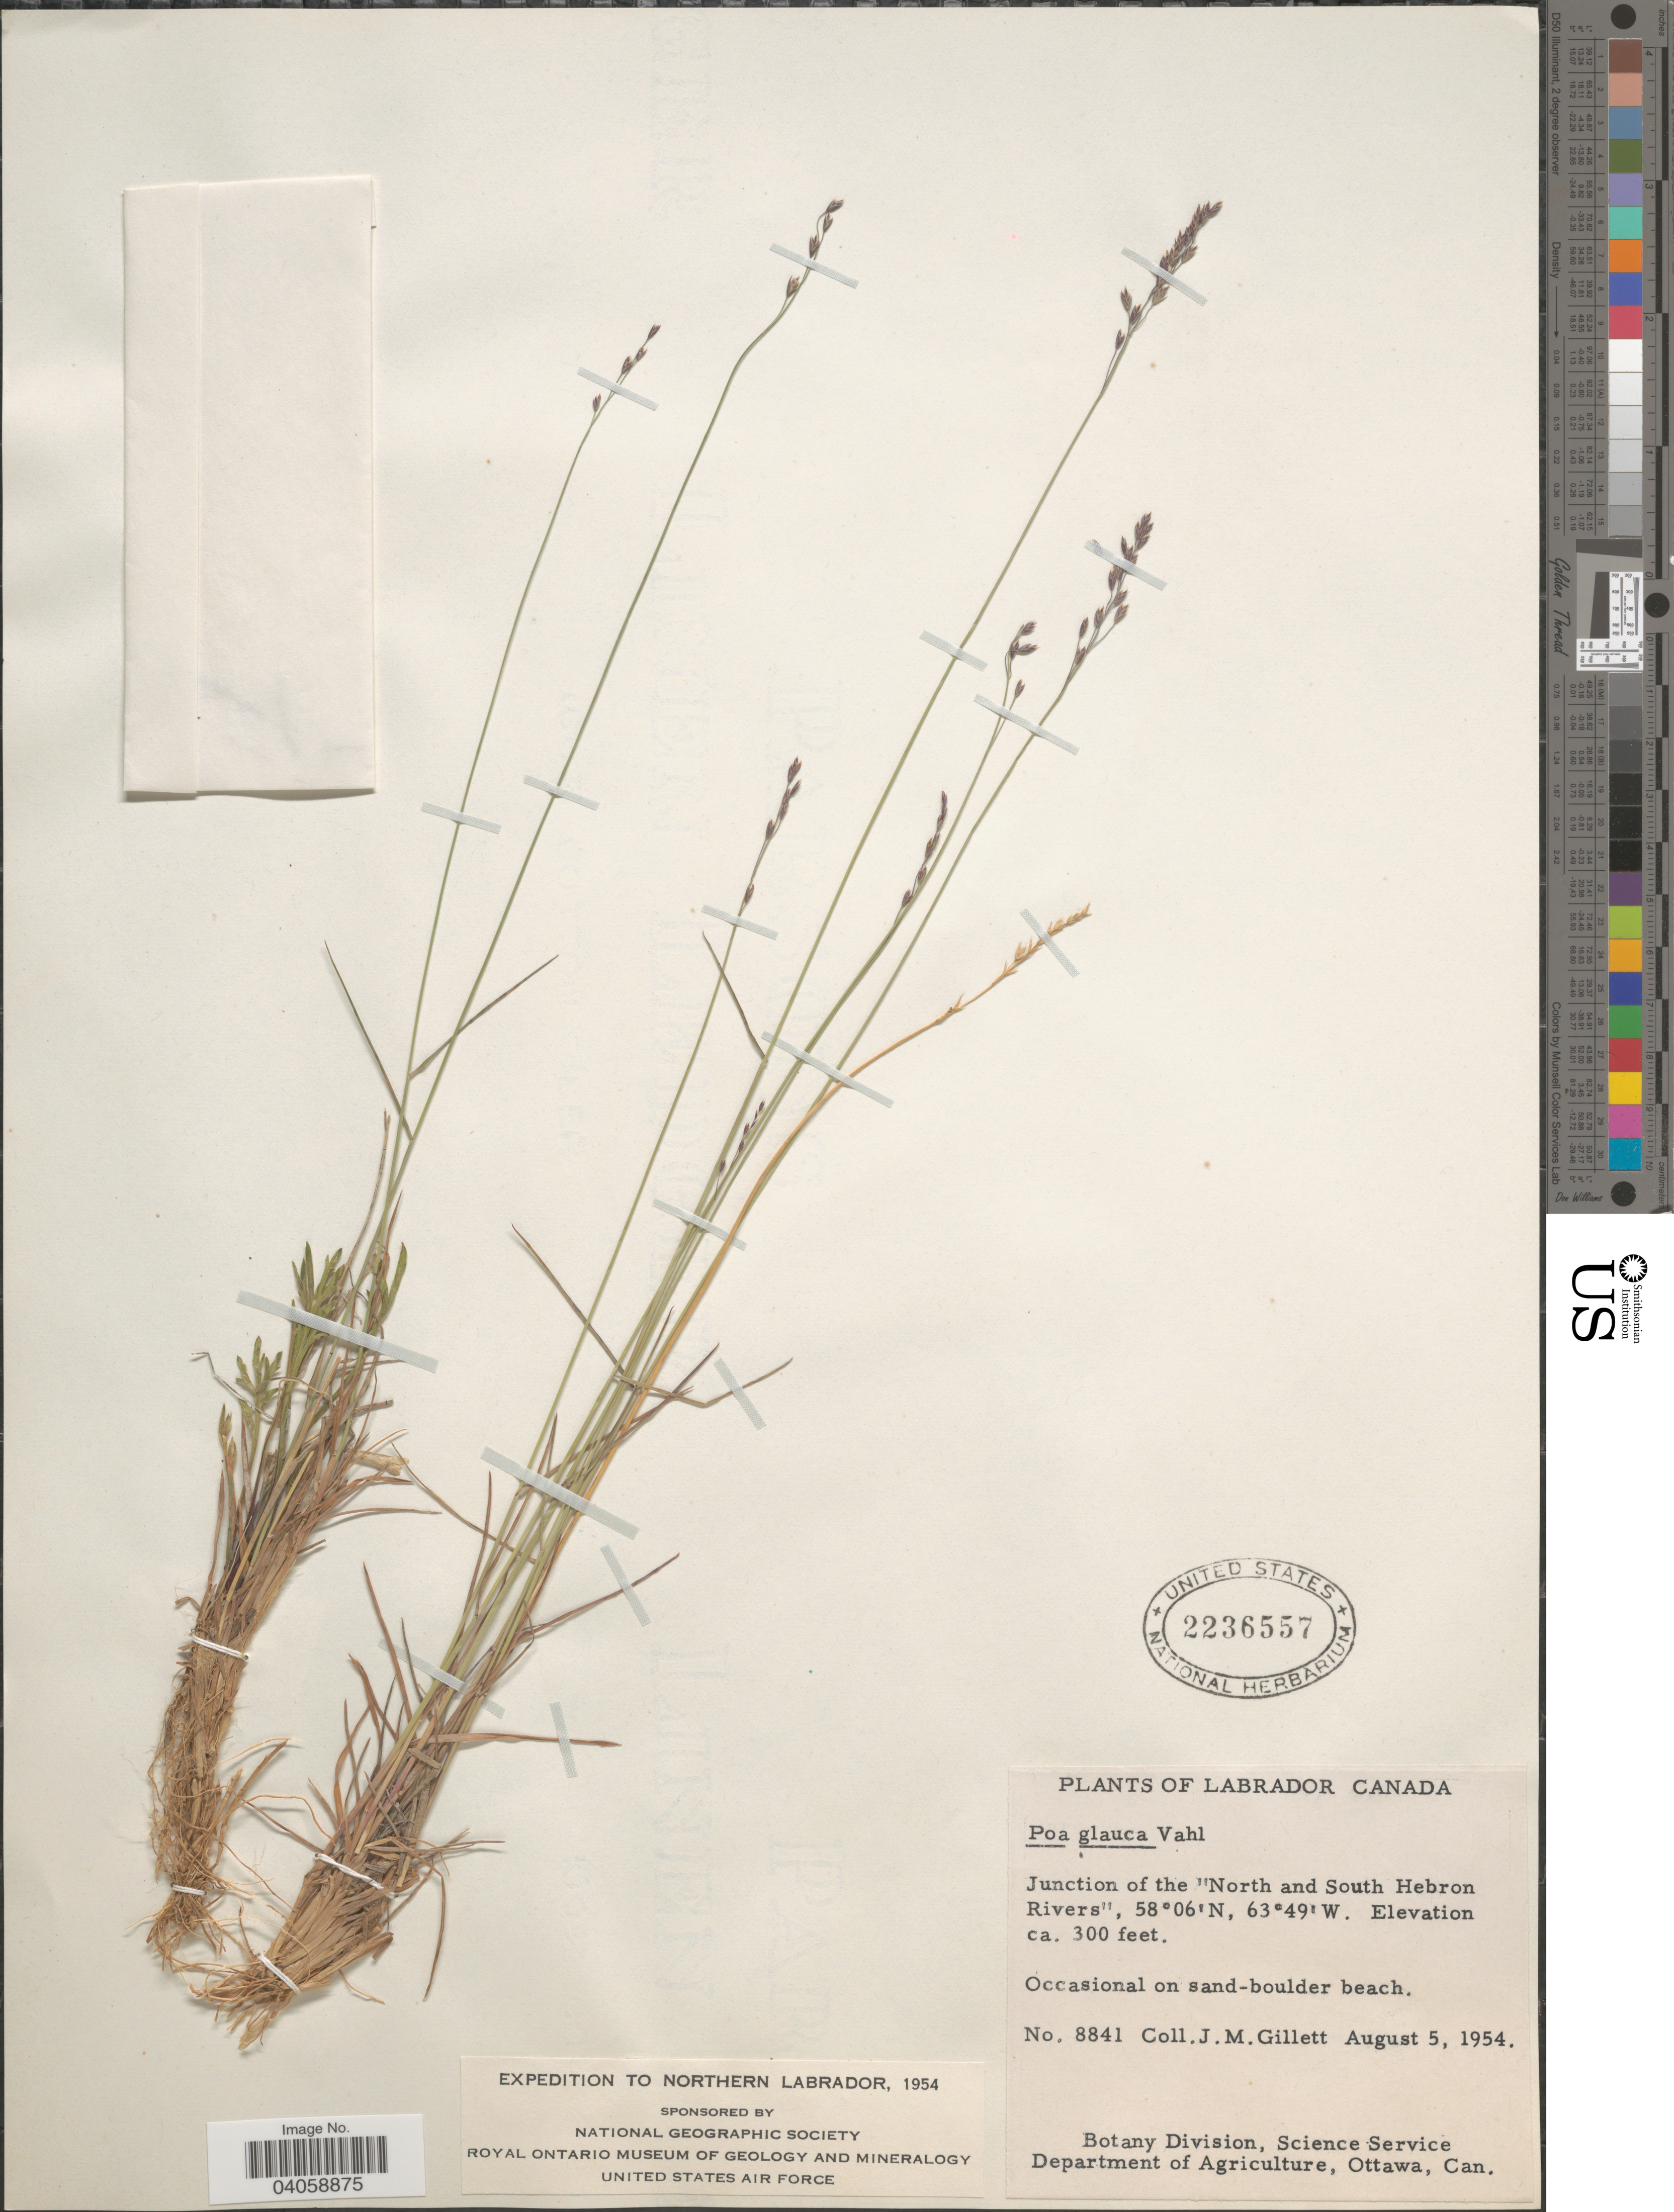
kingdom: Plantae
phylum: Tracheophyta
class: Liliopsida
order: Poales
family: Poaceae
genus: Poa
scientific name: Poa glauca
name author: Vahl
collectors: J. M. Gillett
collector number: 8841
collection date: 1954-08-05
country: Canada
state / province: Newfoundland and Labrador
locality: Labrador. Junction of the "North and South Hebron Rivers".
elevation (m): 91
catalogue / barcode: US 2236557